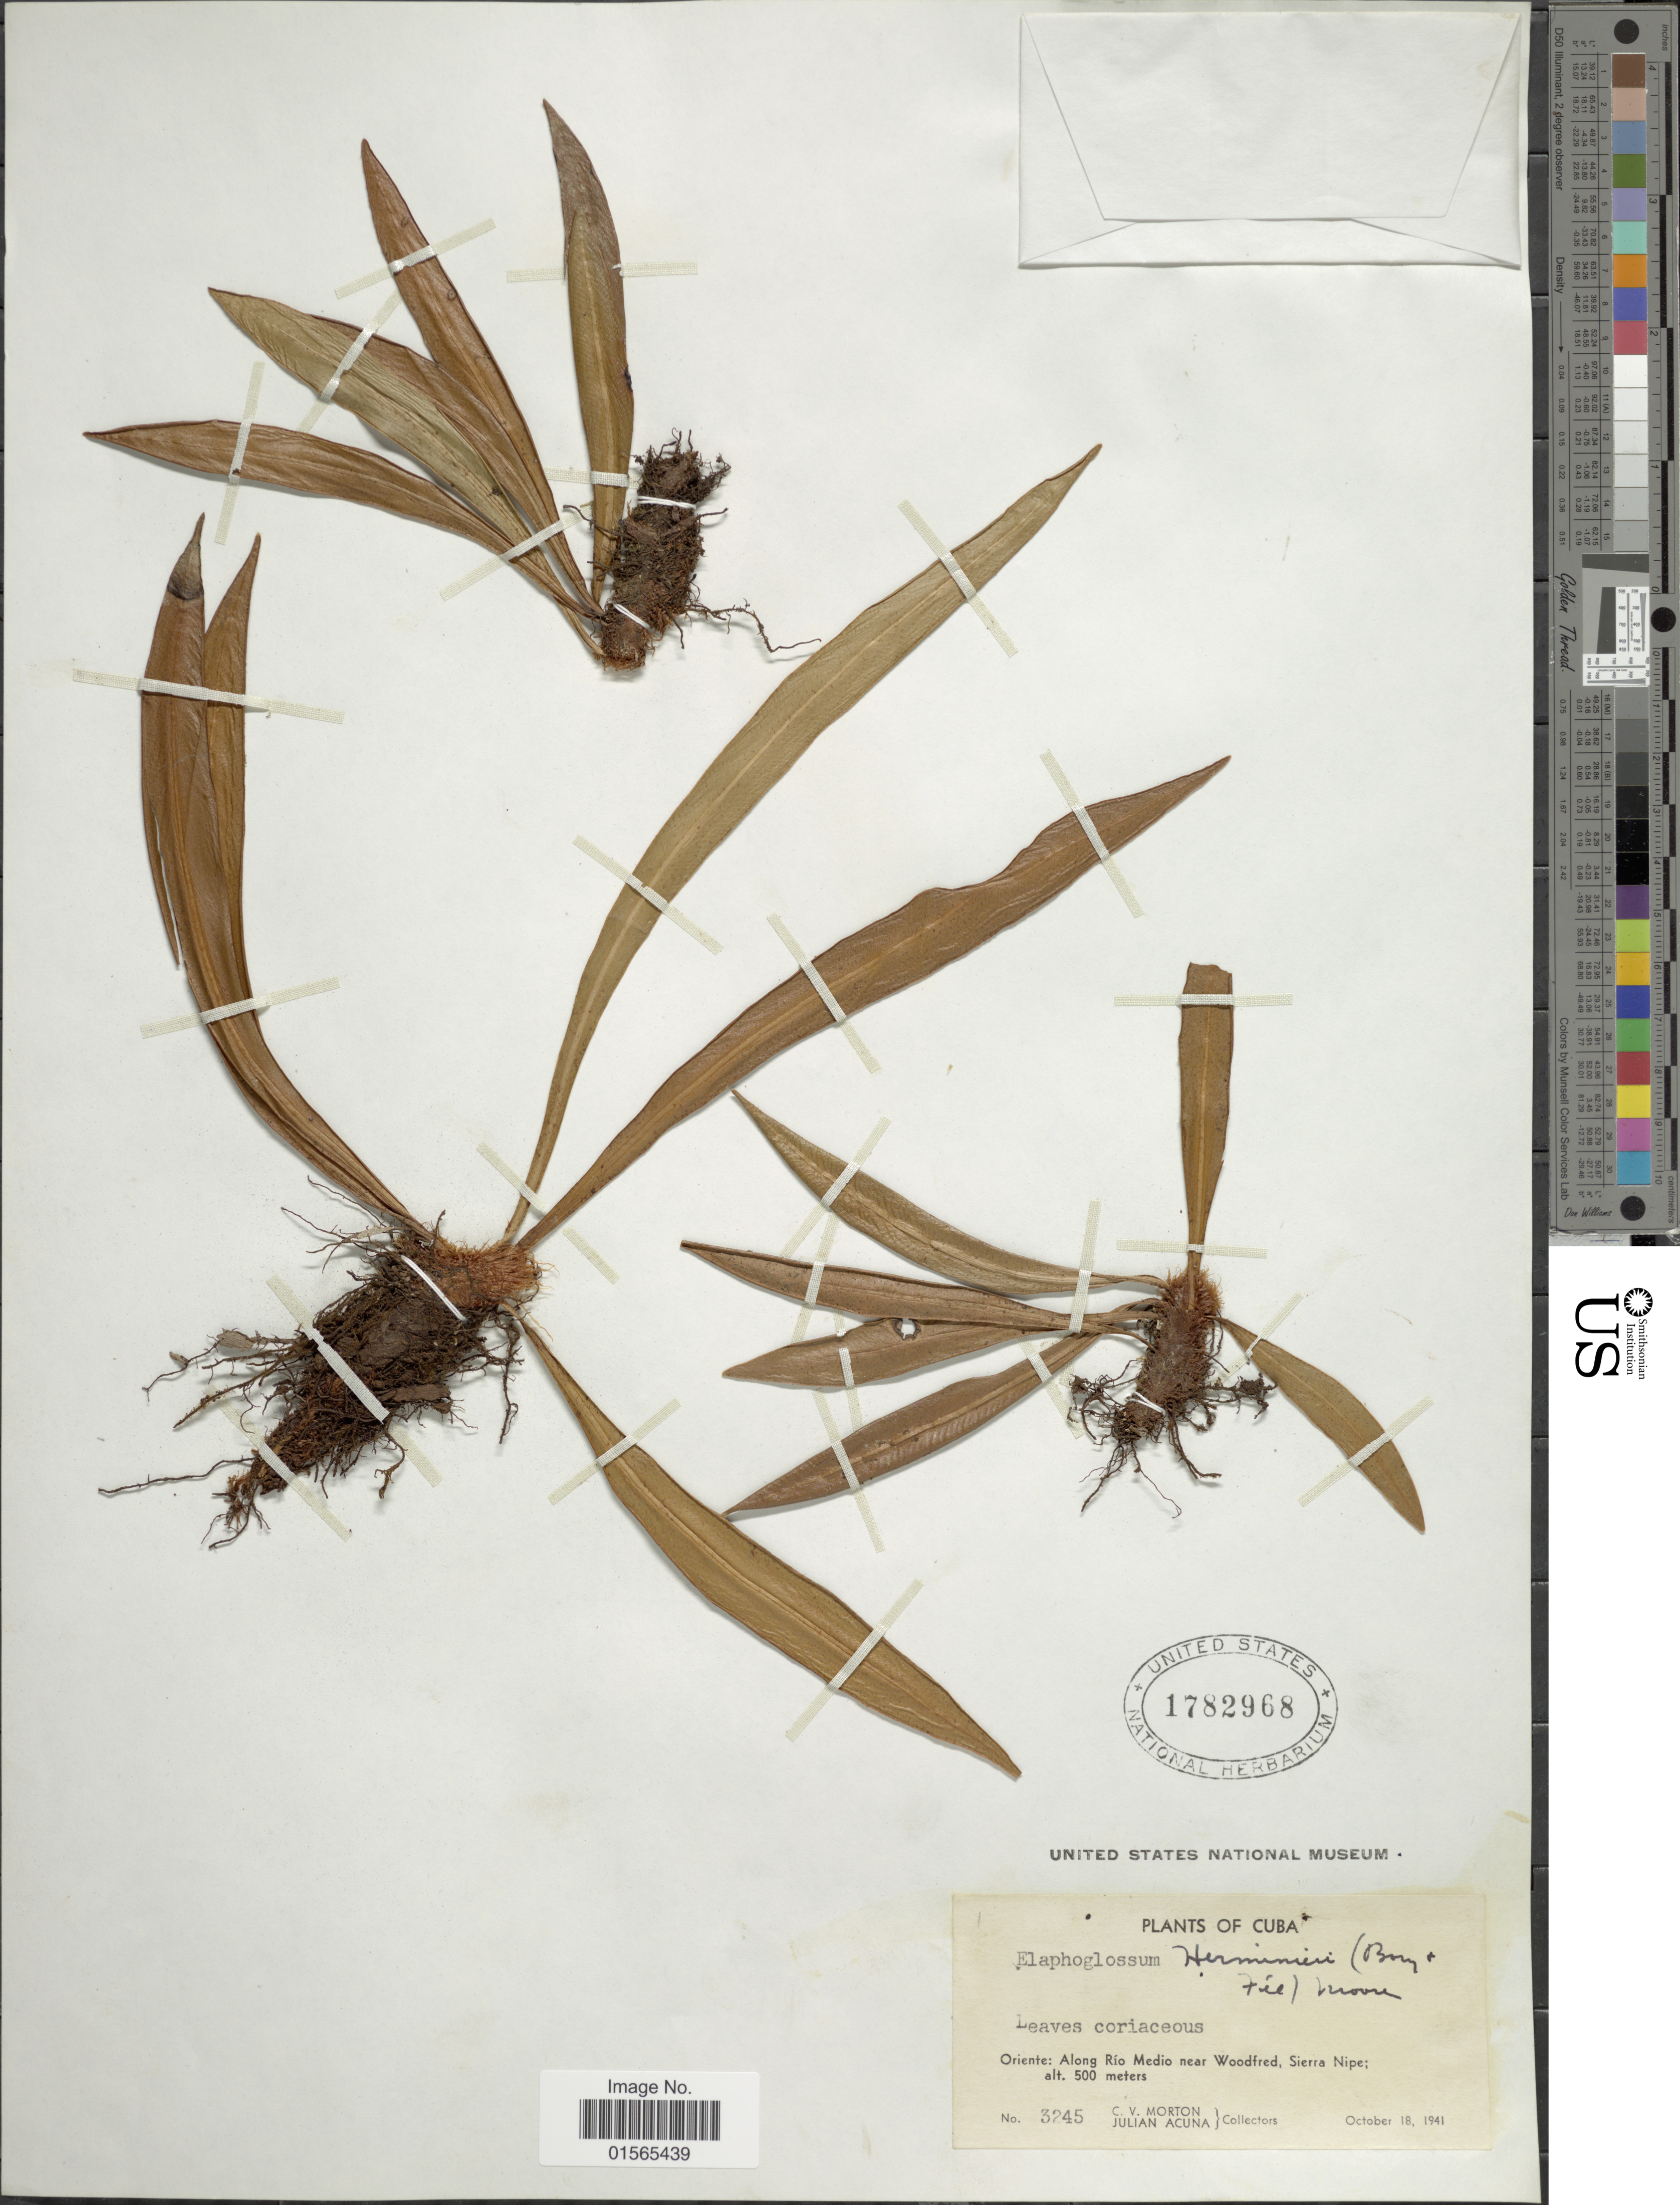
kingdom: Plantae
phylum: Tracheophyta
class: Polypodiopsida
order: Polypodiales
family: Dryopteridaceae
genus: Elaphoglossum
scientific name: Elaphoglossum herminieri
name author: (Bory & Fée) T. Moore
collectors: C. V. Morton & J. B. Acuña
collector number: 3245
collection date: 1941-10-18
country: Cuba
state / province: Oriente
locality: Along Rio Medio near Woodfred, Sierra Nipe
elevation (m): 500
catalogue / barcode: US 1782968